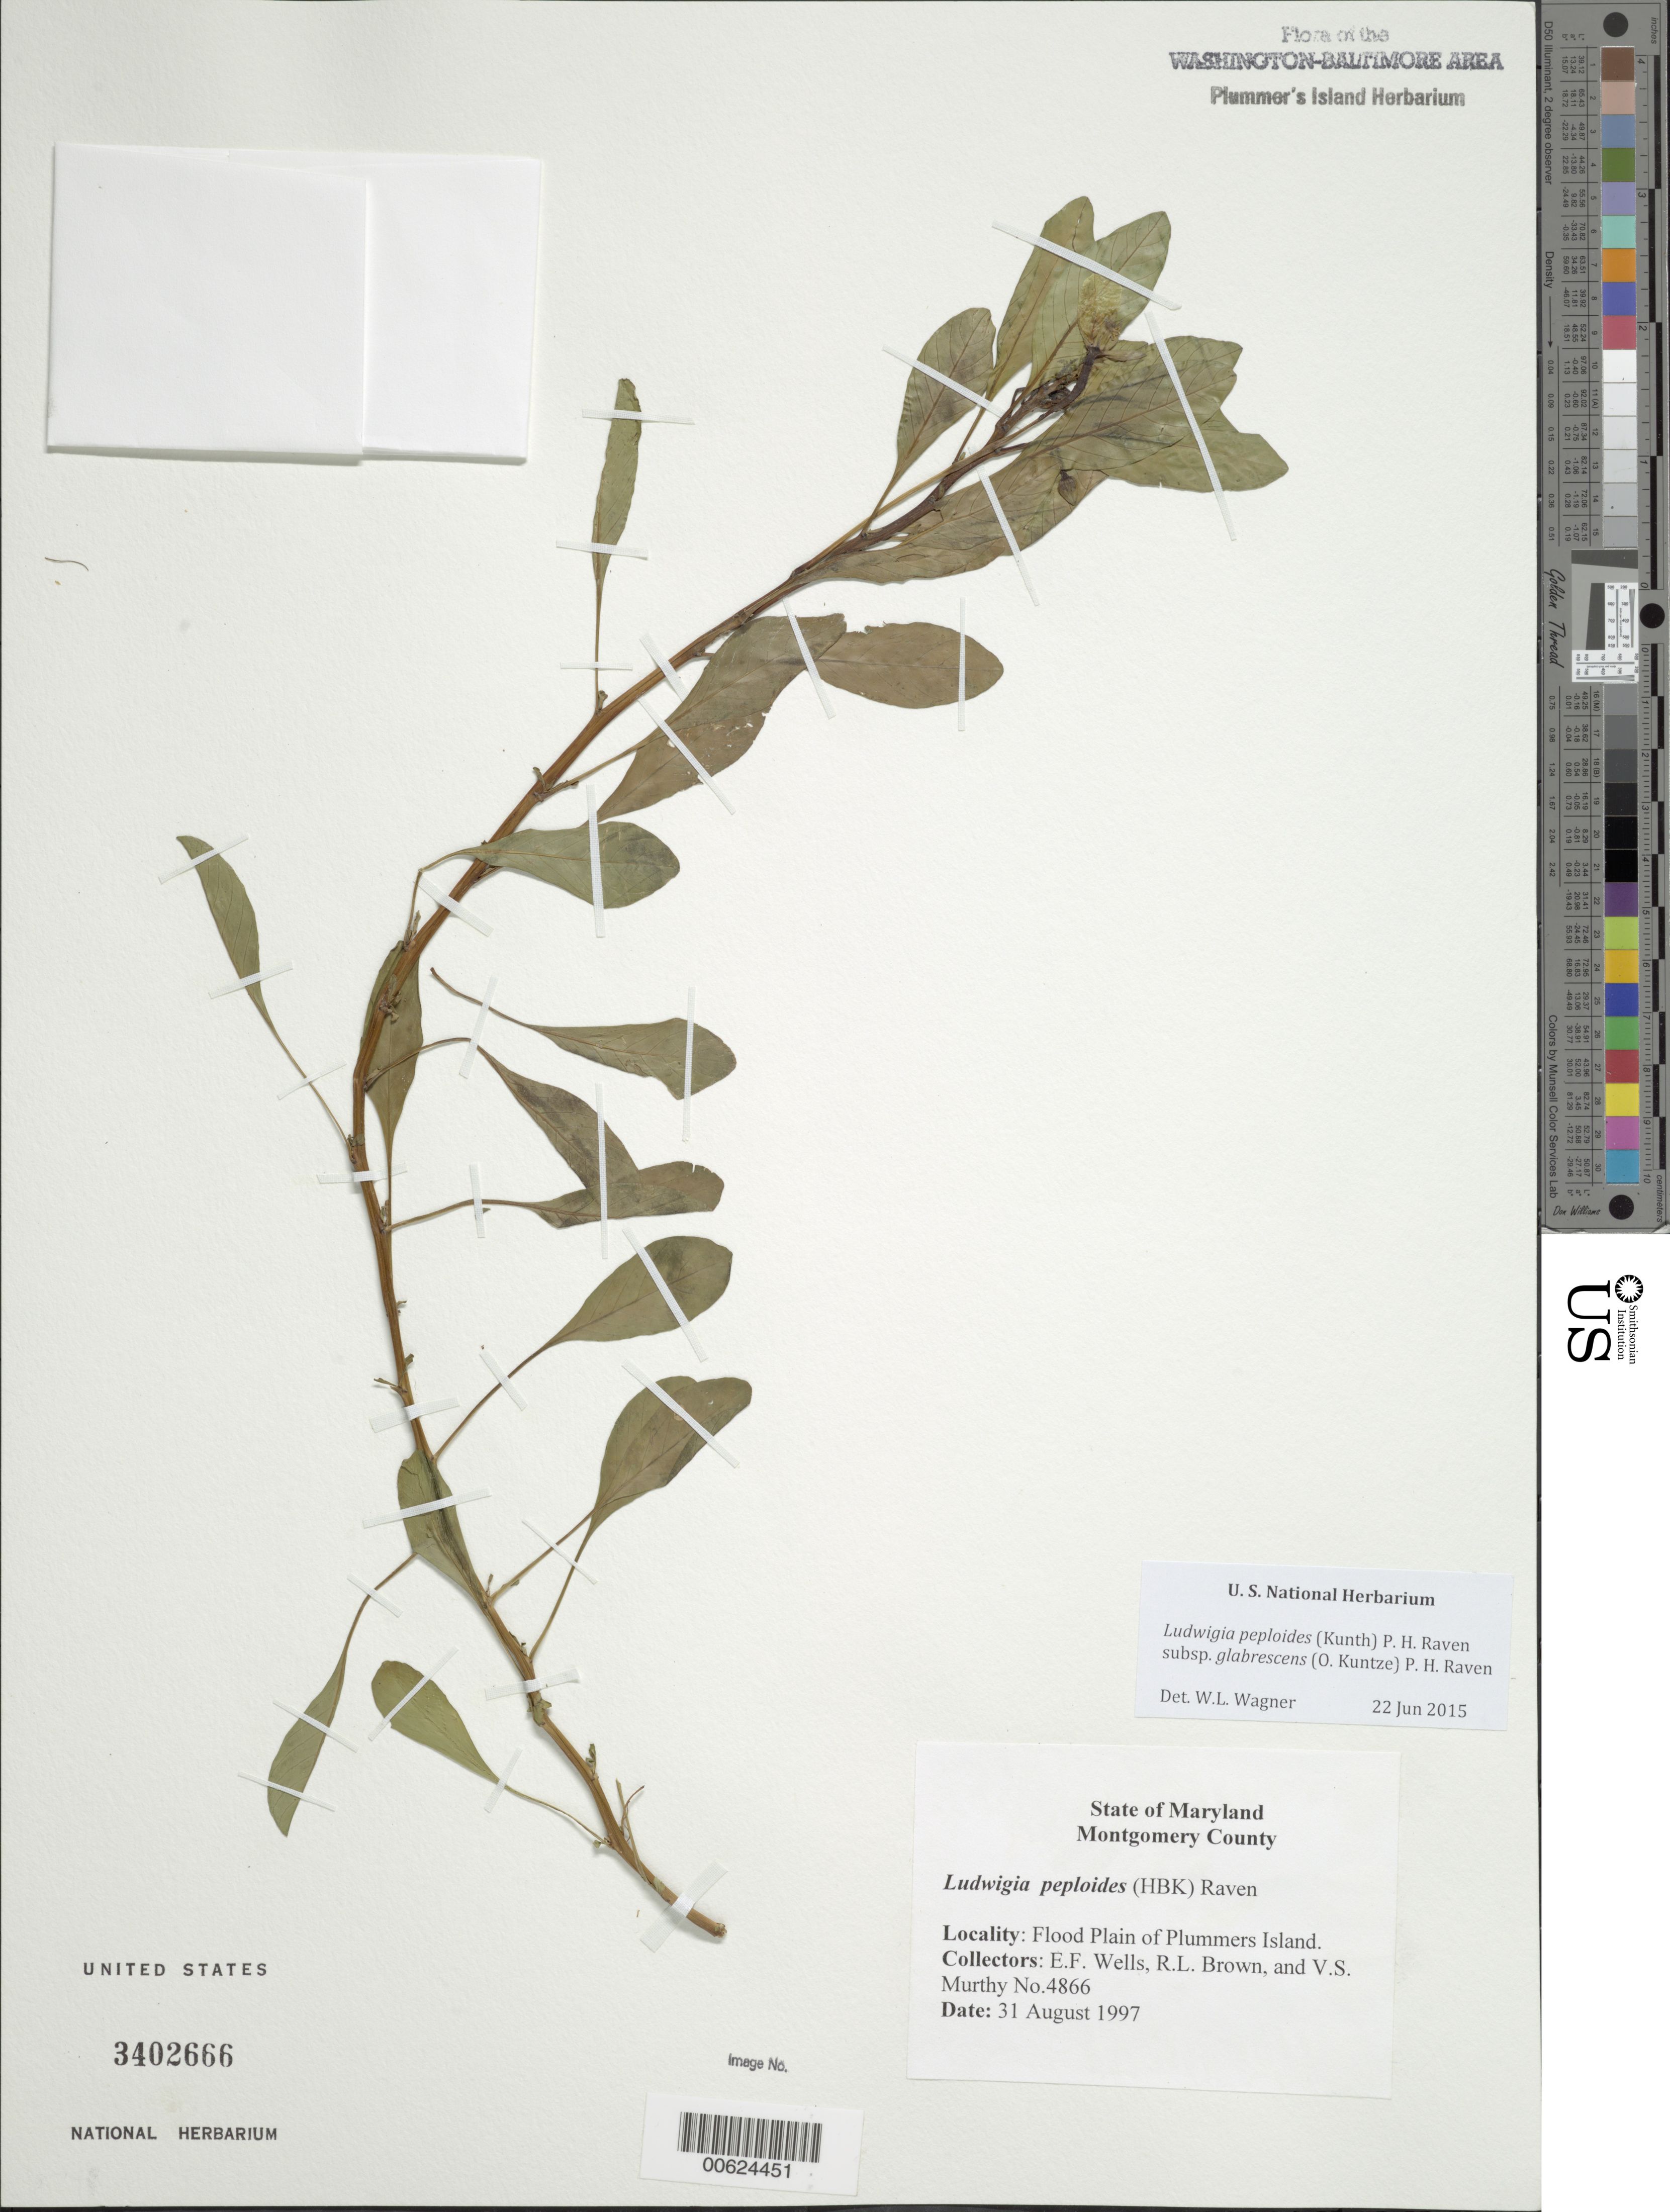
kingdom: Plantae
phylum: Tracheophyta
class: Magnoliopsida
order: Myrtales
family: Onagraceae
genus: Ludwigia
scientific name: Ludwigia peploides subsp. glabrescens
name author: (Kuntze) P.H. Raven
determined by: Wagner, W. L., (BOT), Smithsonian Institution - National Museum of Natural History (UNITED STATES)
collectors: E. F. Wells, R. L. Brown & V. S. Murthy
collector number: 4866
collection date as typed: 31 Aug 1997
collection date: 1997-08-31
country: United States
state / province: Maryland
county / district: Montgomery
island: Plummers Island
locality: Flood plain of Plummers Island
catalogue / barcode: US 3402666